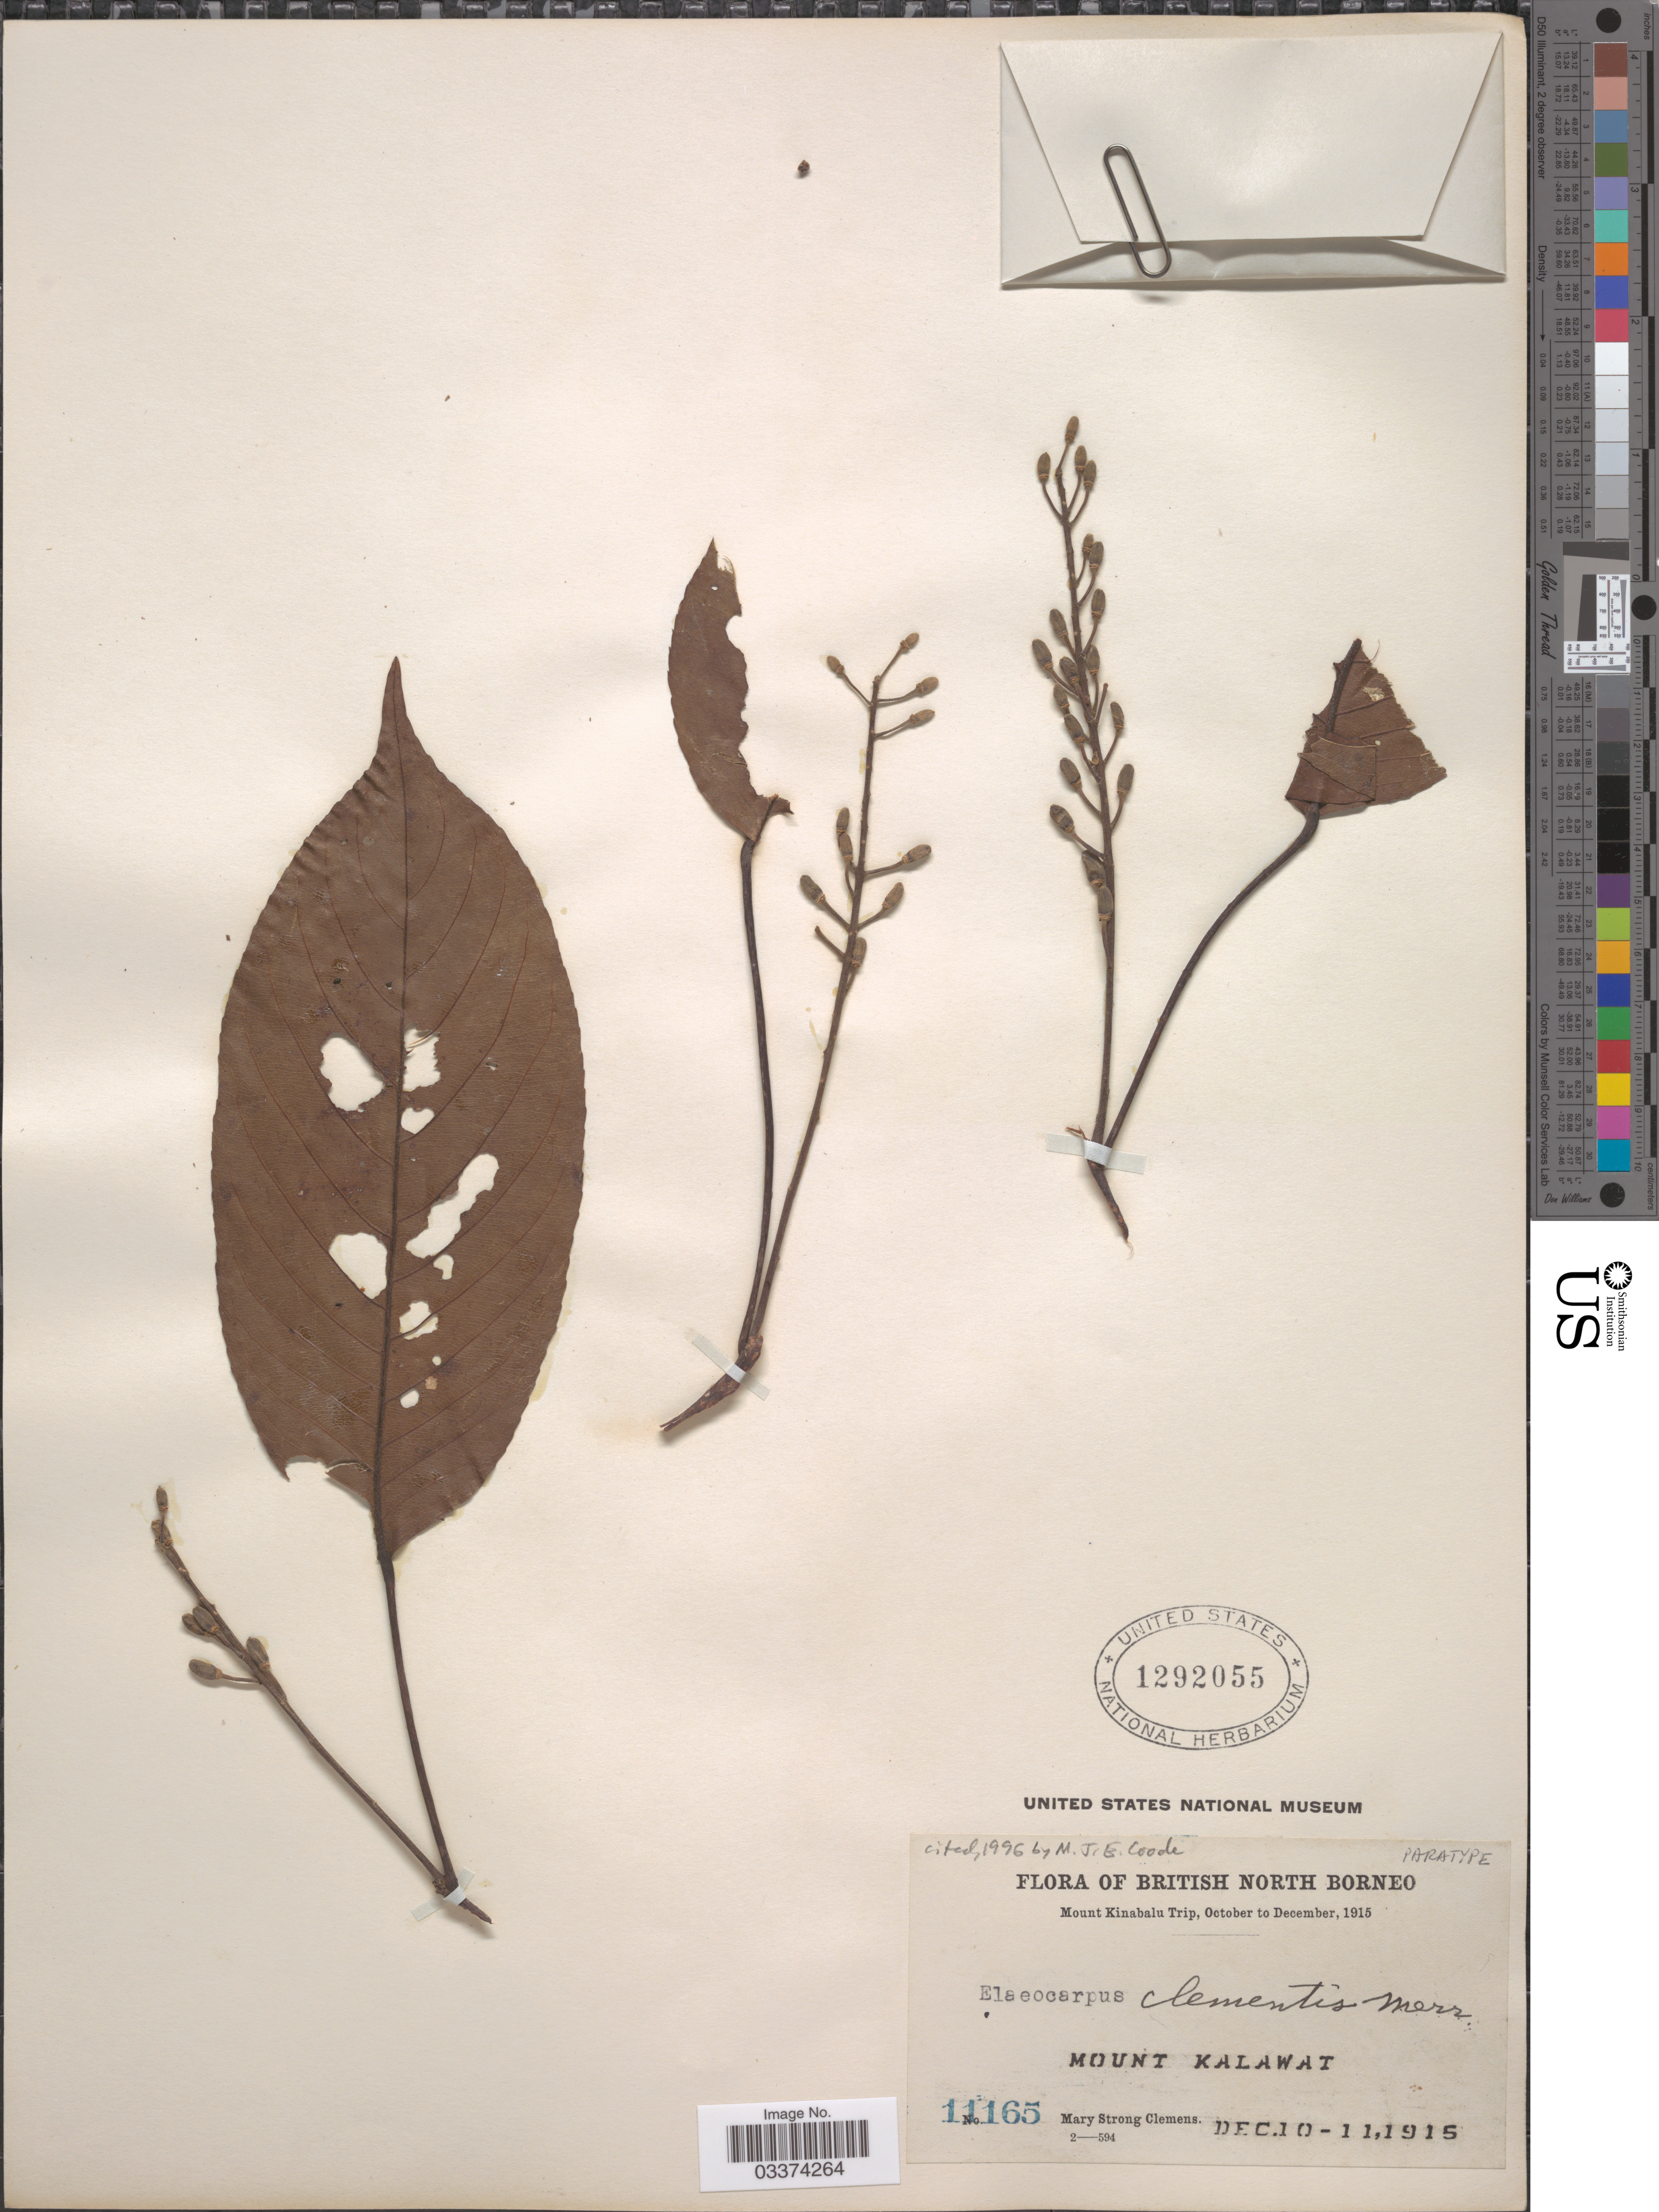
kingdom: Plantae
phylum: Tracheophyta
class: Magnoliopsida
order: Oxalidales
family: Elaeocarpaceae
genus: Elaeocarpus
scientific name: Elaeocarpus clementis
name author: Merr.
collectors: M. S. Clemens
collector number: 11165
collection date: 1915-12-10/1915-12-11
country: Malaysia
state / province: Sabah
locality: British North Borneo. Mount Kinabalu. Mount Kalawat.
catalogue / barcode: US 1292055